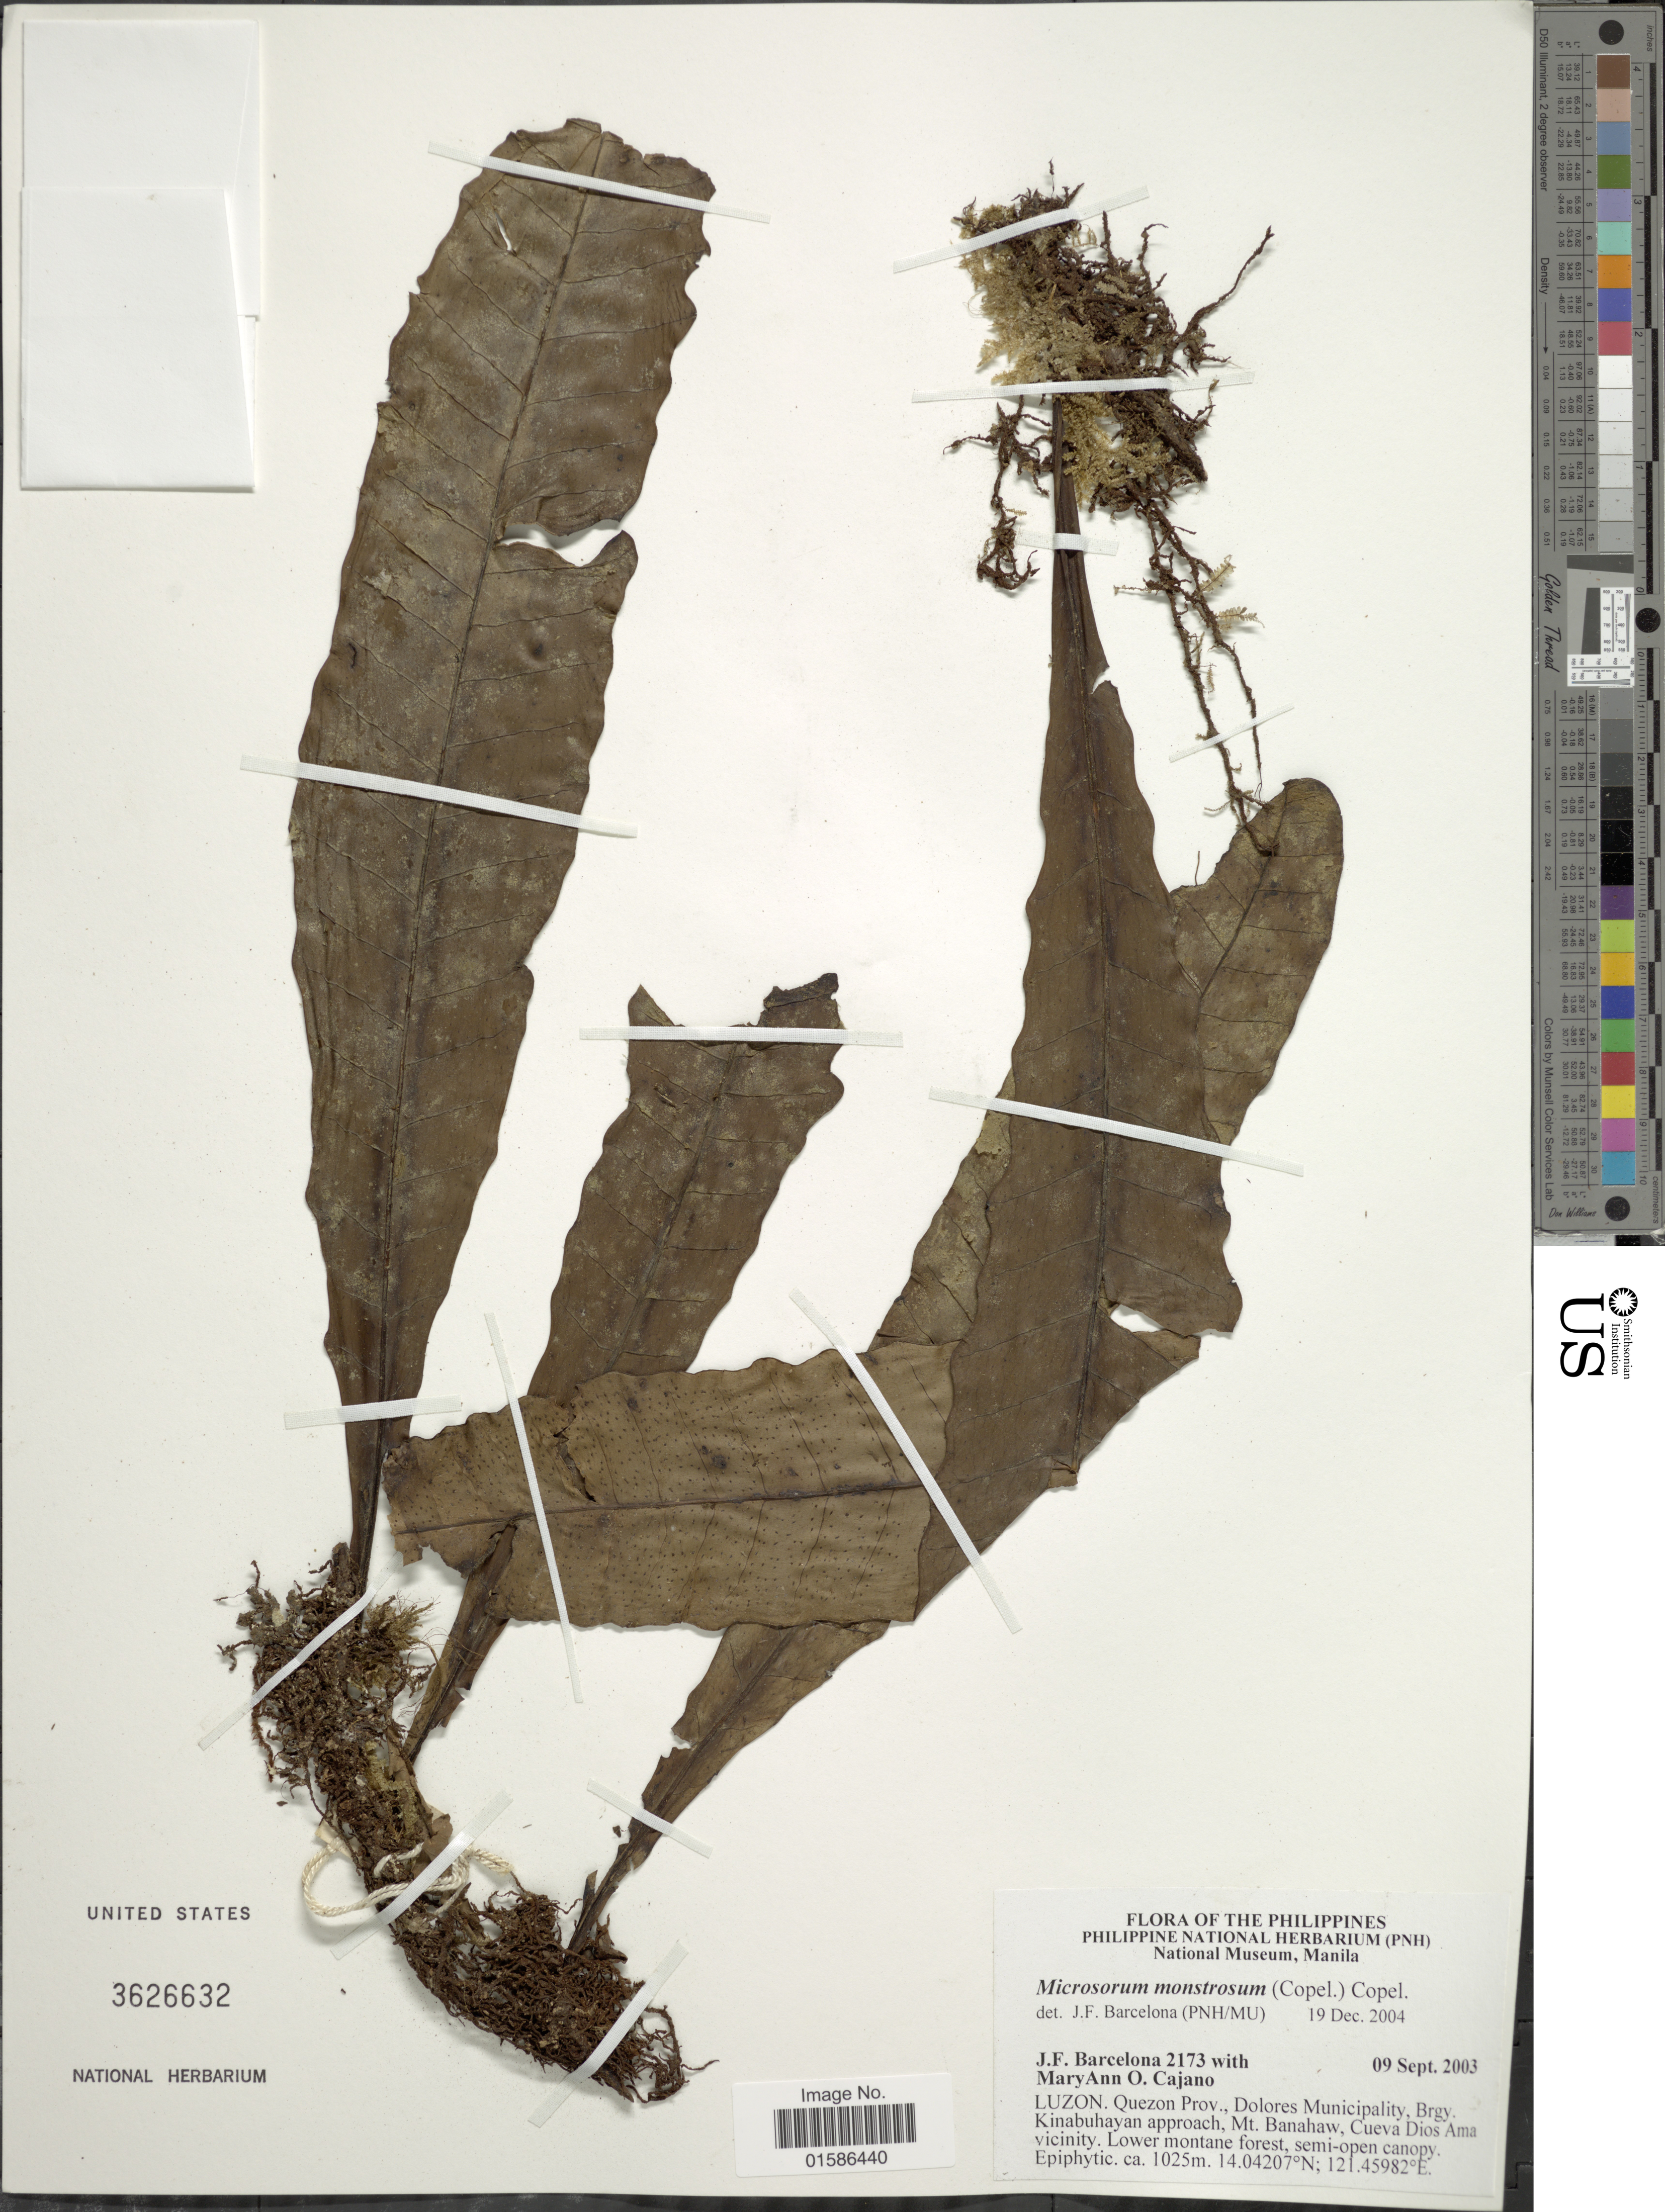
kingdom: Plantae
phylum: Tracheophyta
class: Polypodiopsida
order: Polypodiales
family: Polypodiaceae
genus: Microsorum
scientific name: Microsorum monstrosum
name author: (Copel.) Copel.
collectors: J. F. Barcelona & M. Cajano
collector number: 2173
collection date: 2003-09-09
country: Philippines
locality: Luzon. Quezon Prov., Dolores Municipality, Brgy. Kinabuhayan approach, Mt Banahaw, Cueva Dios Ama vicinity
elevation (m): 1025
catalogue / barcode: US 3626632